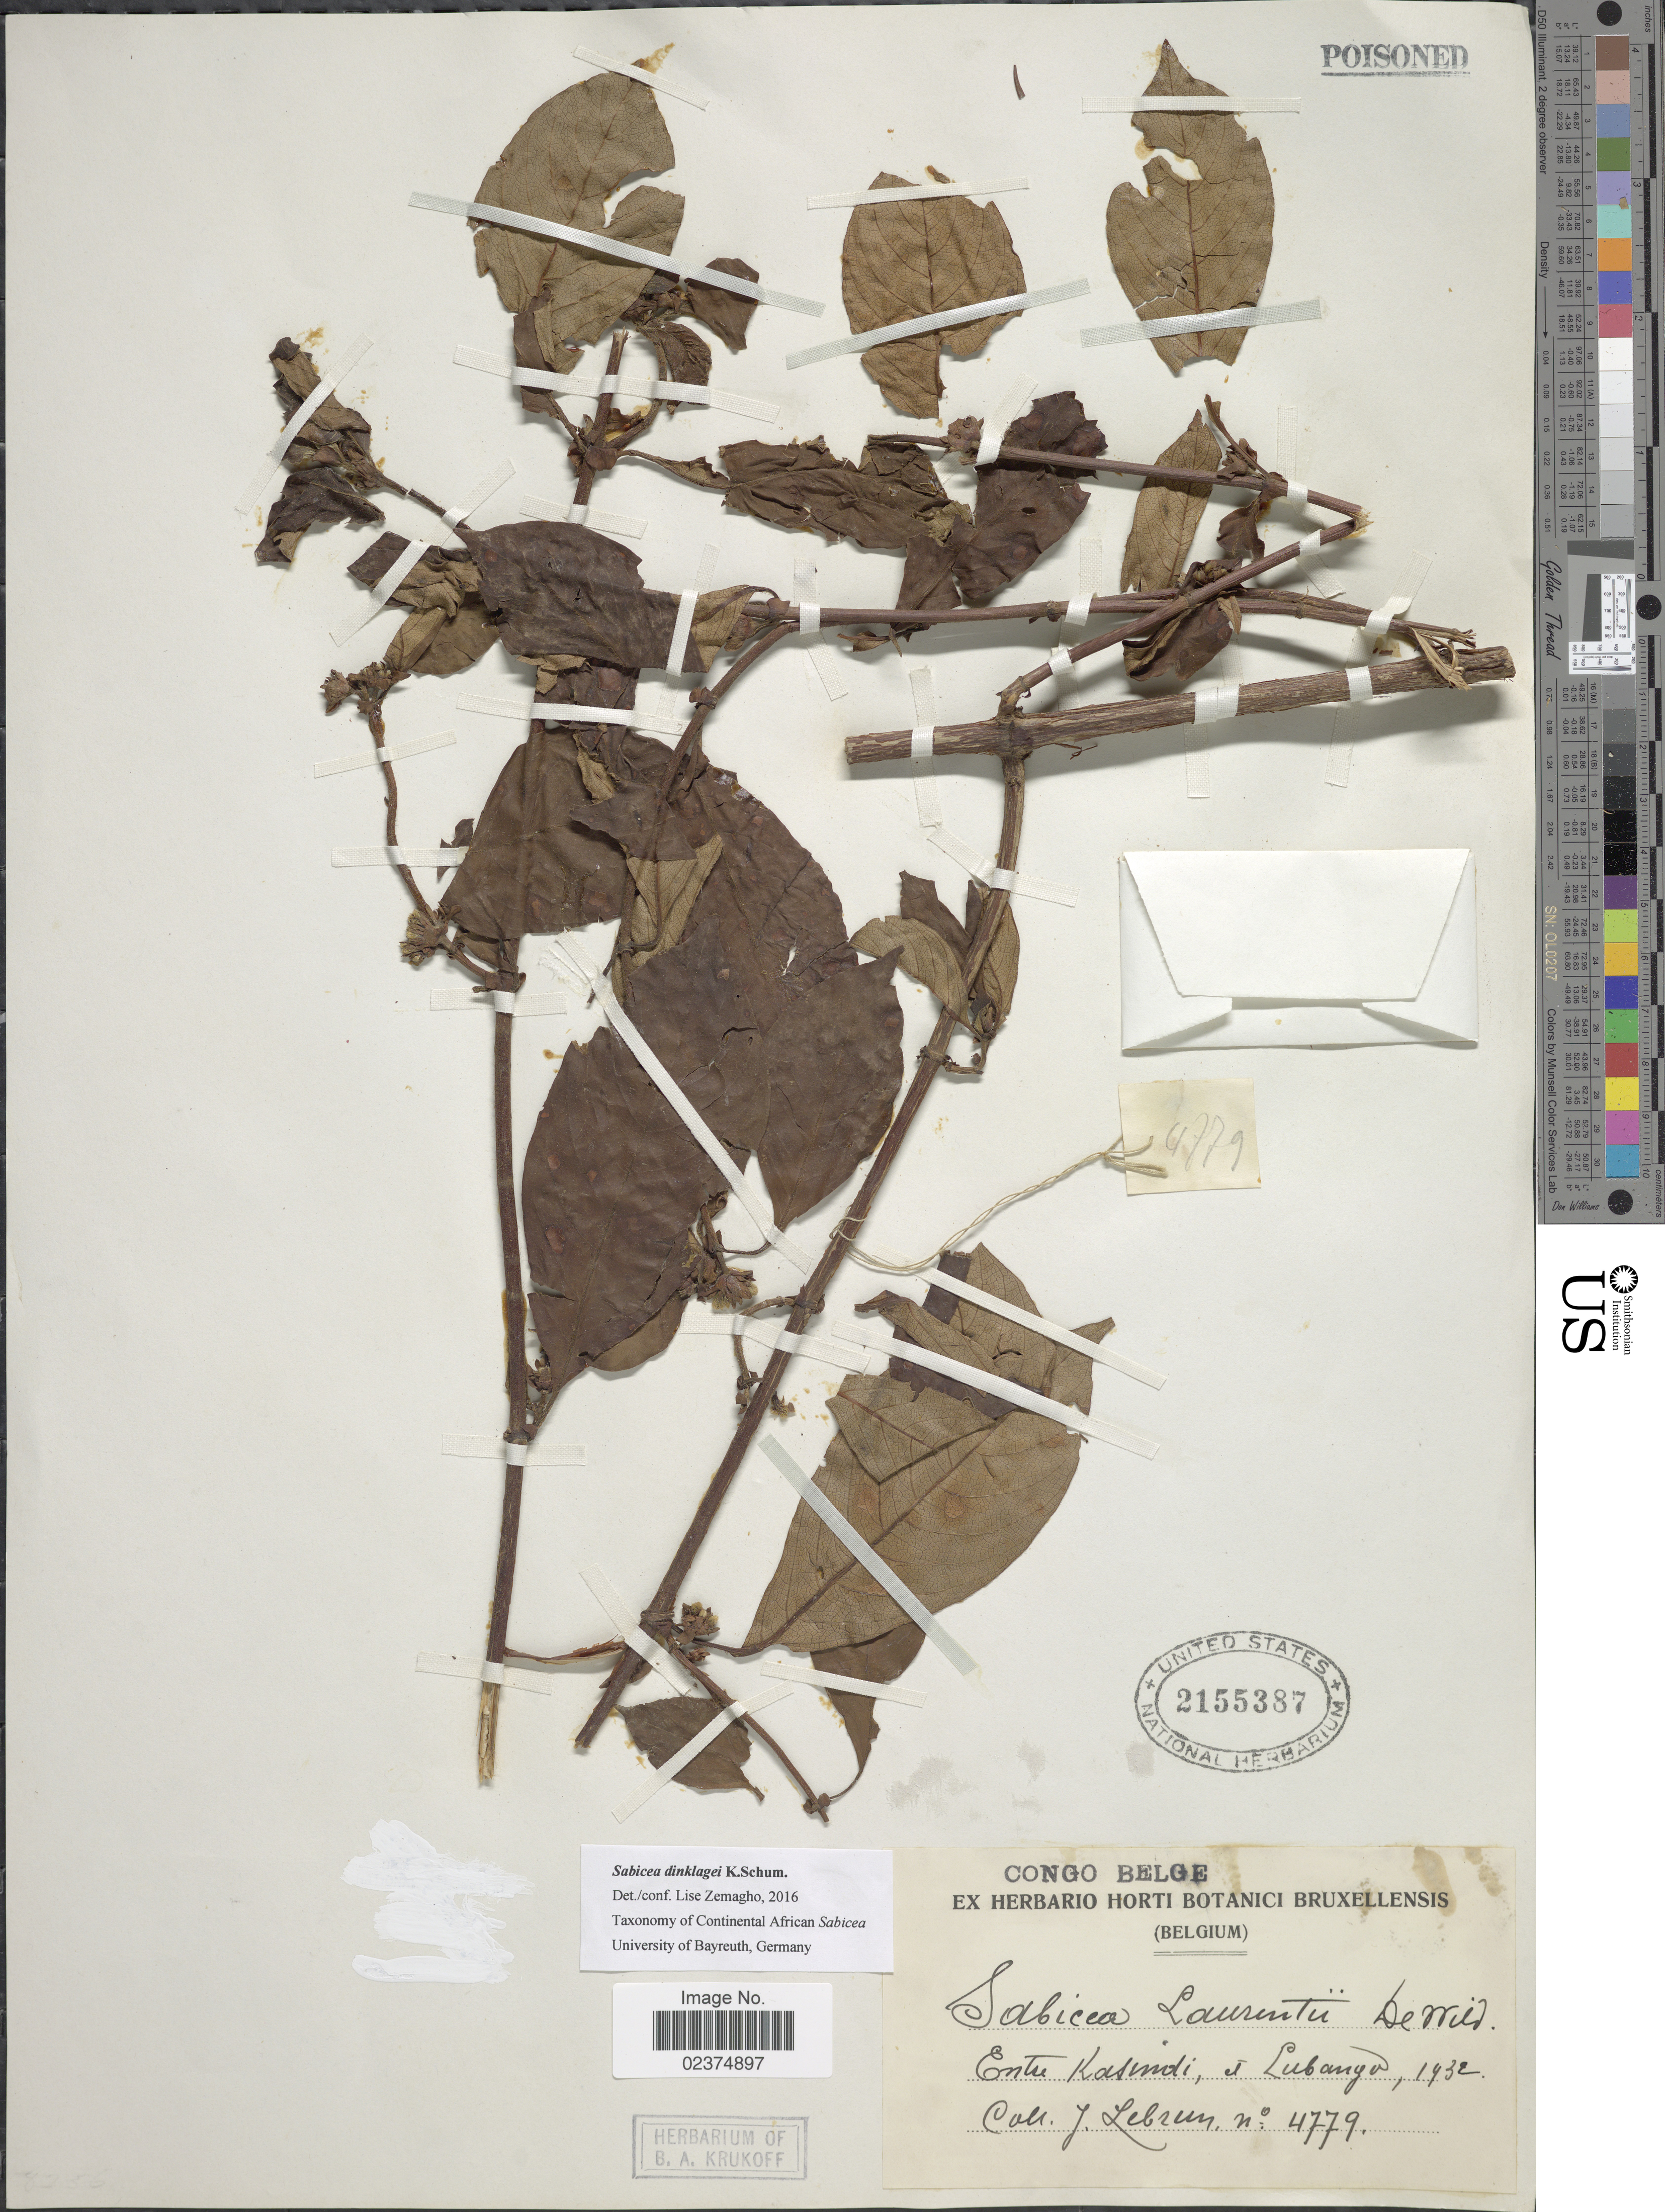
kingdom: Plantae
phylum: Tracheophyta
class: Magnoliopsida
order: Gentianales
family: Rubiaceae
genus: Sabicea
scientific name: Sabicea dinklagei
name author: K. Schum.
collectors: J. A. Lebrun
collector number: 4779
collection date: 1932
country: Congo, Democratic Republic of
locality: Congo Belge. Entre Kasindi, et Lubango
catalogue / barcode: US 2155387